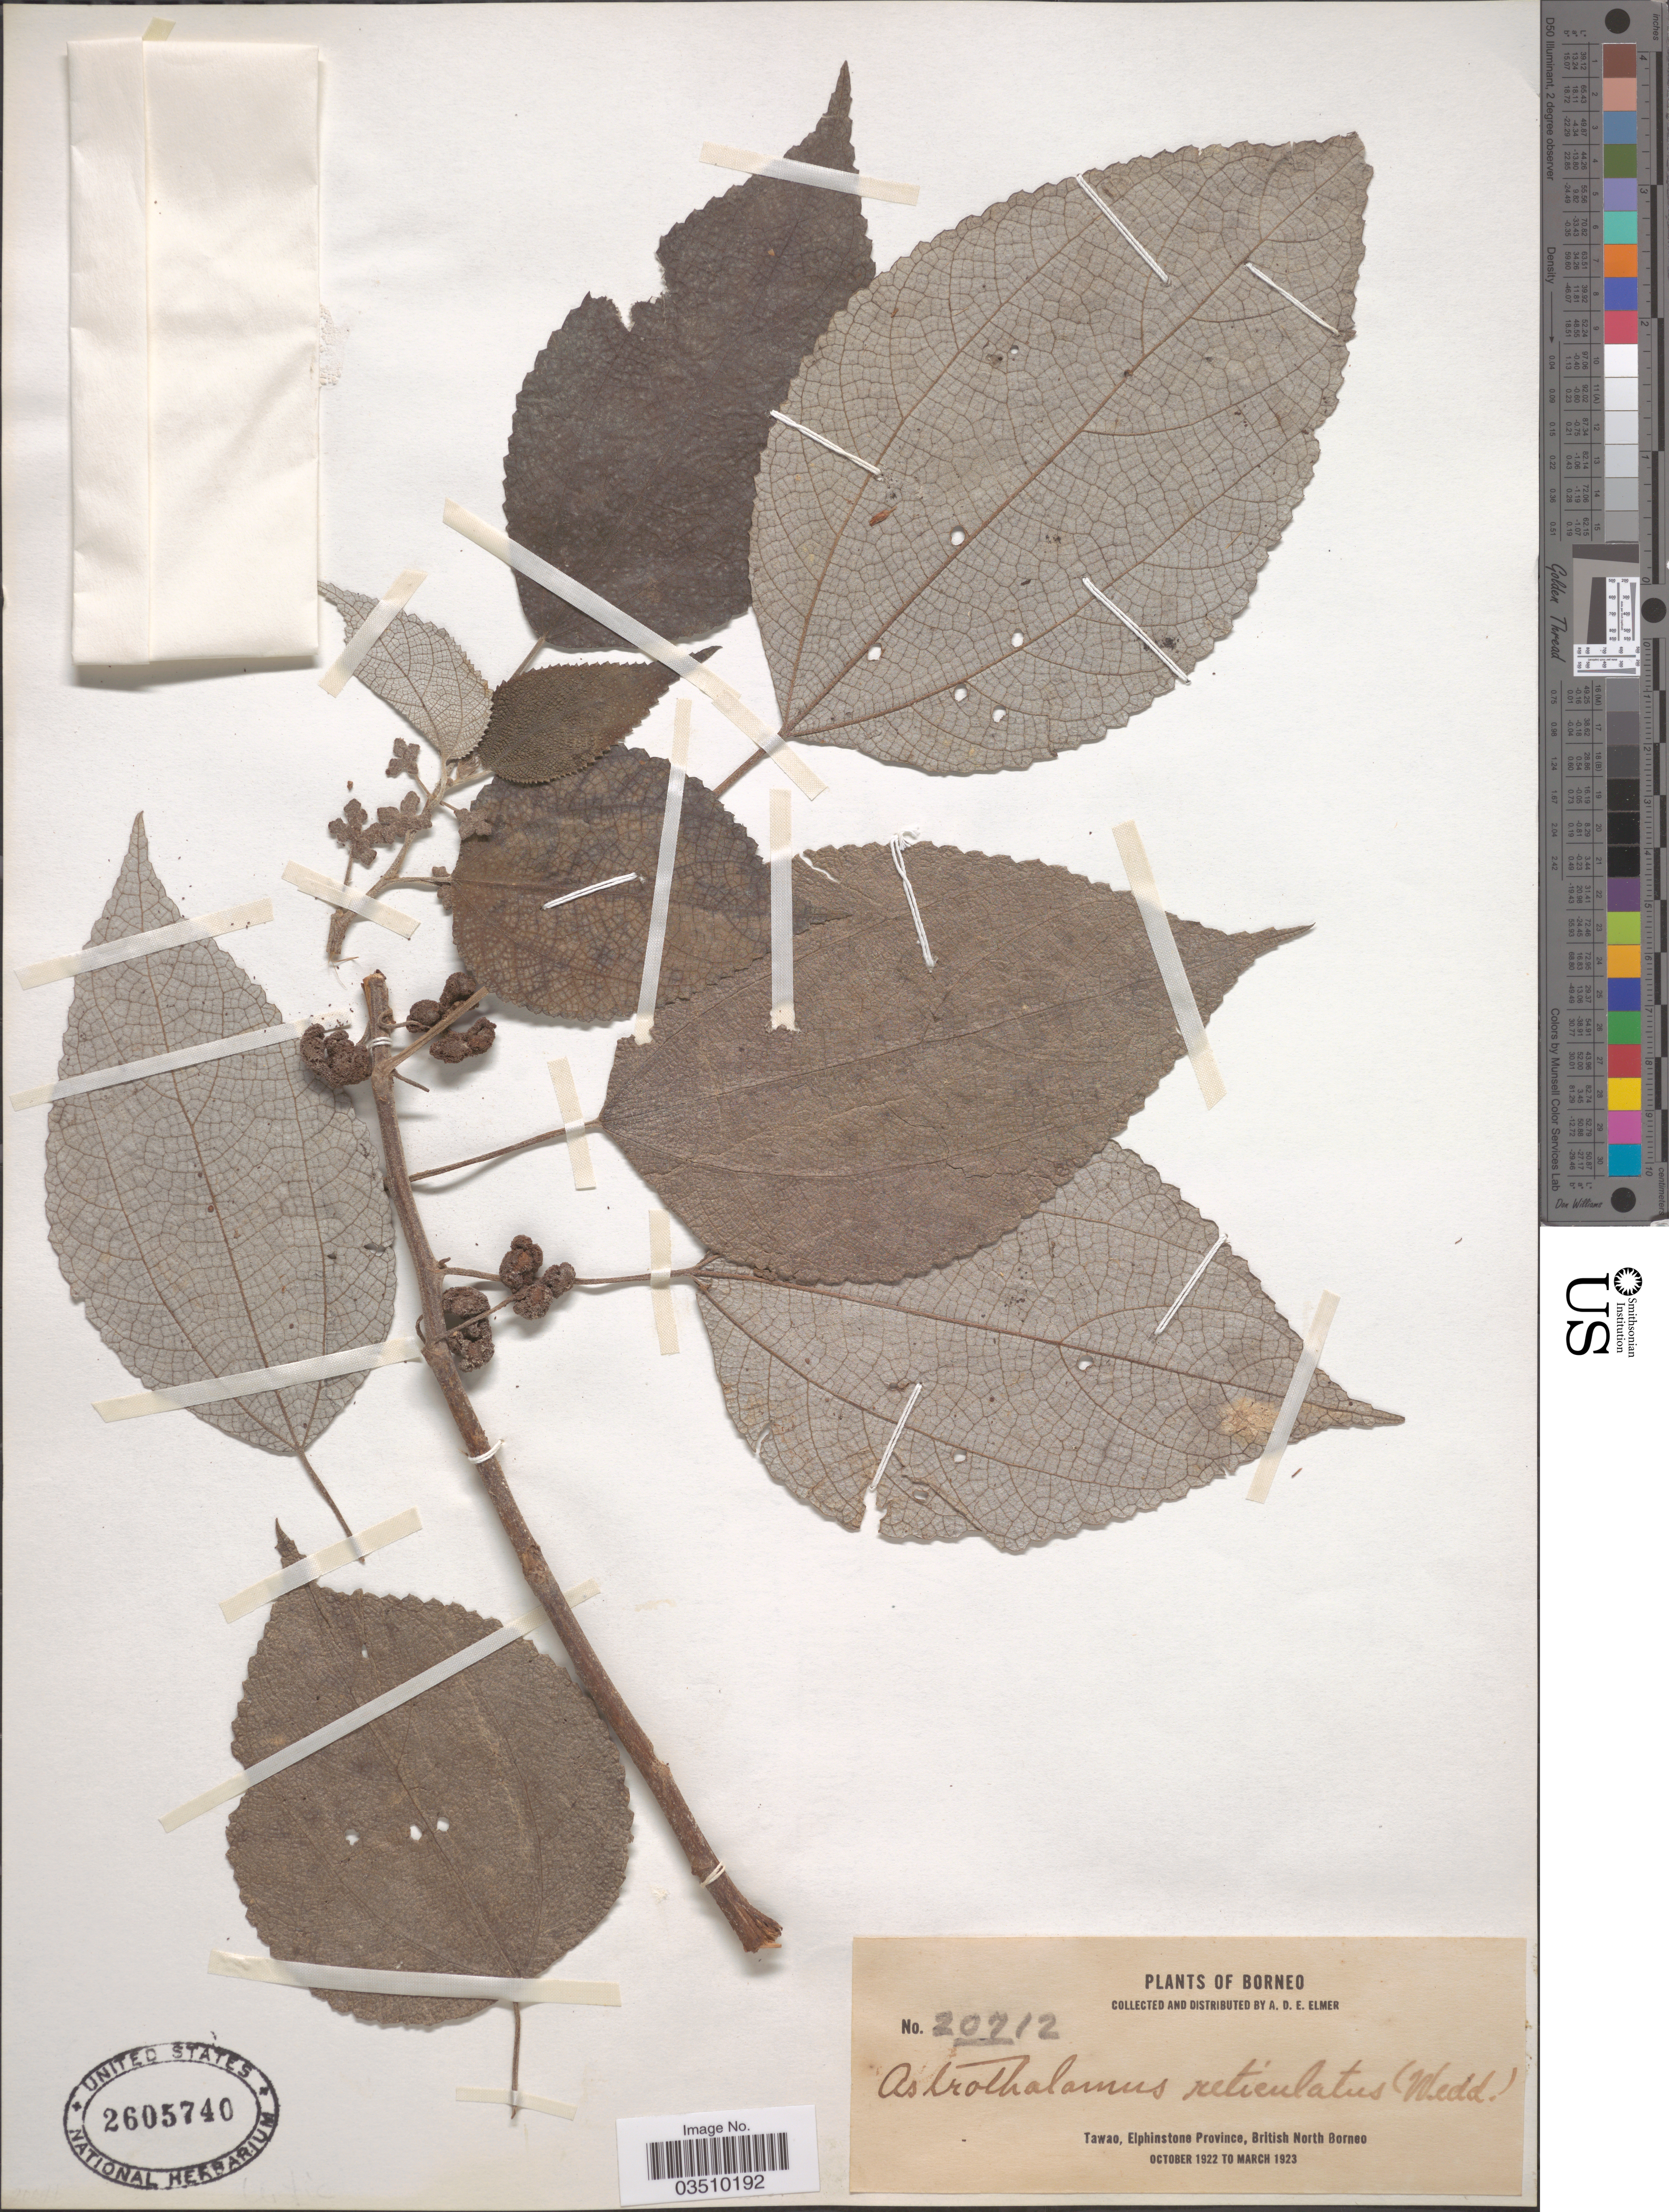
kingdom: Plantae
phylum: Tracheophyta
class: Magnoliopsida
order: Rosales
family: Urticaceae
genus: Astrothalamus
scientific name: Astrothalamus reticulatus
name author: (Wedd.) C.B. Rob.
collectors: A. D. E. Elmer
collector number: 20712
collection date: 1922-10/1923-03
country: Malaysia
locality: Borneo. Tawao, Elphinstone Province, British North Borneo.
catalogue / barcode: US 2605740